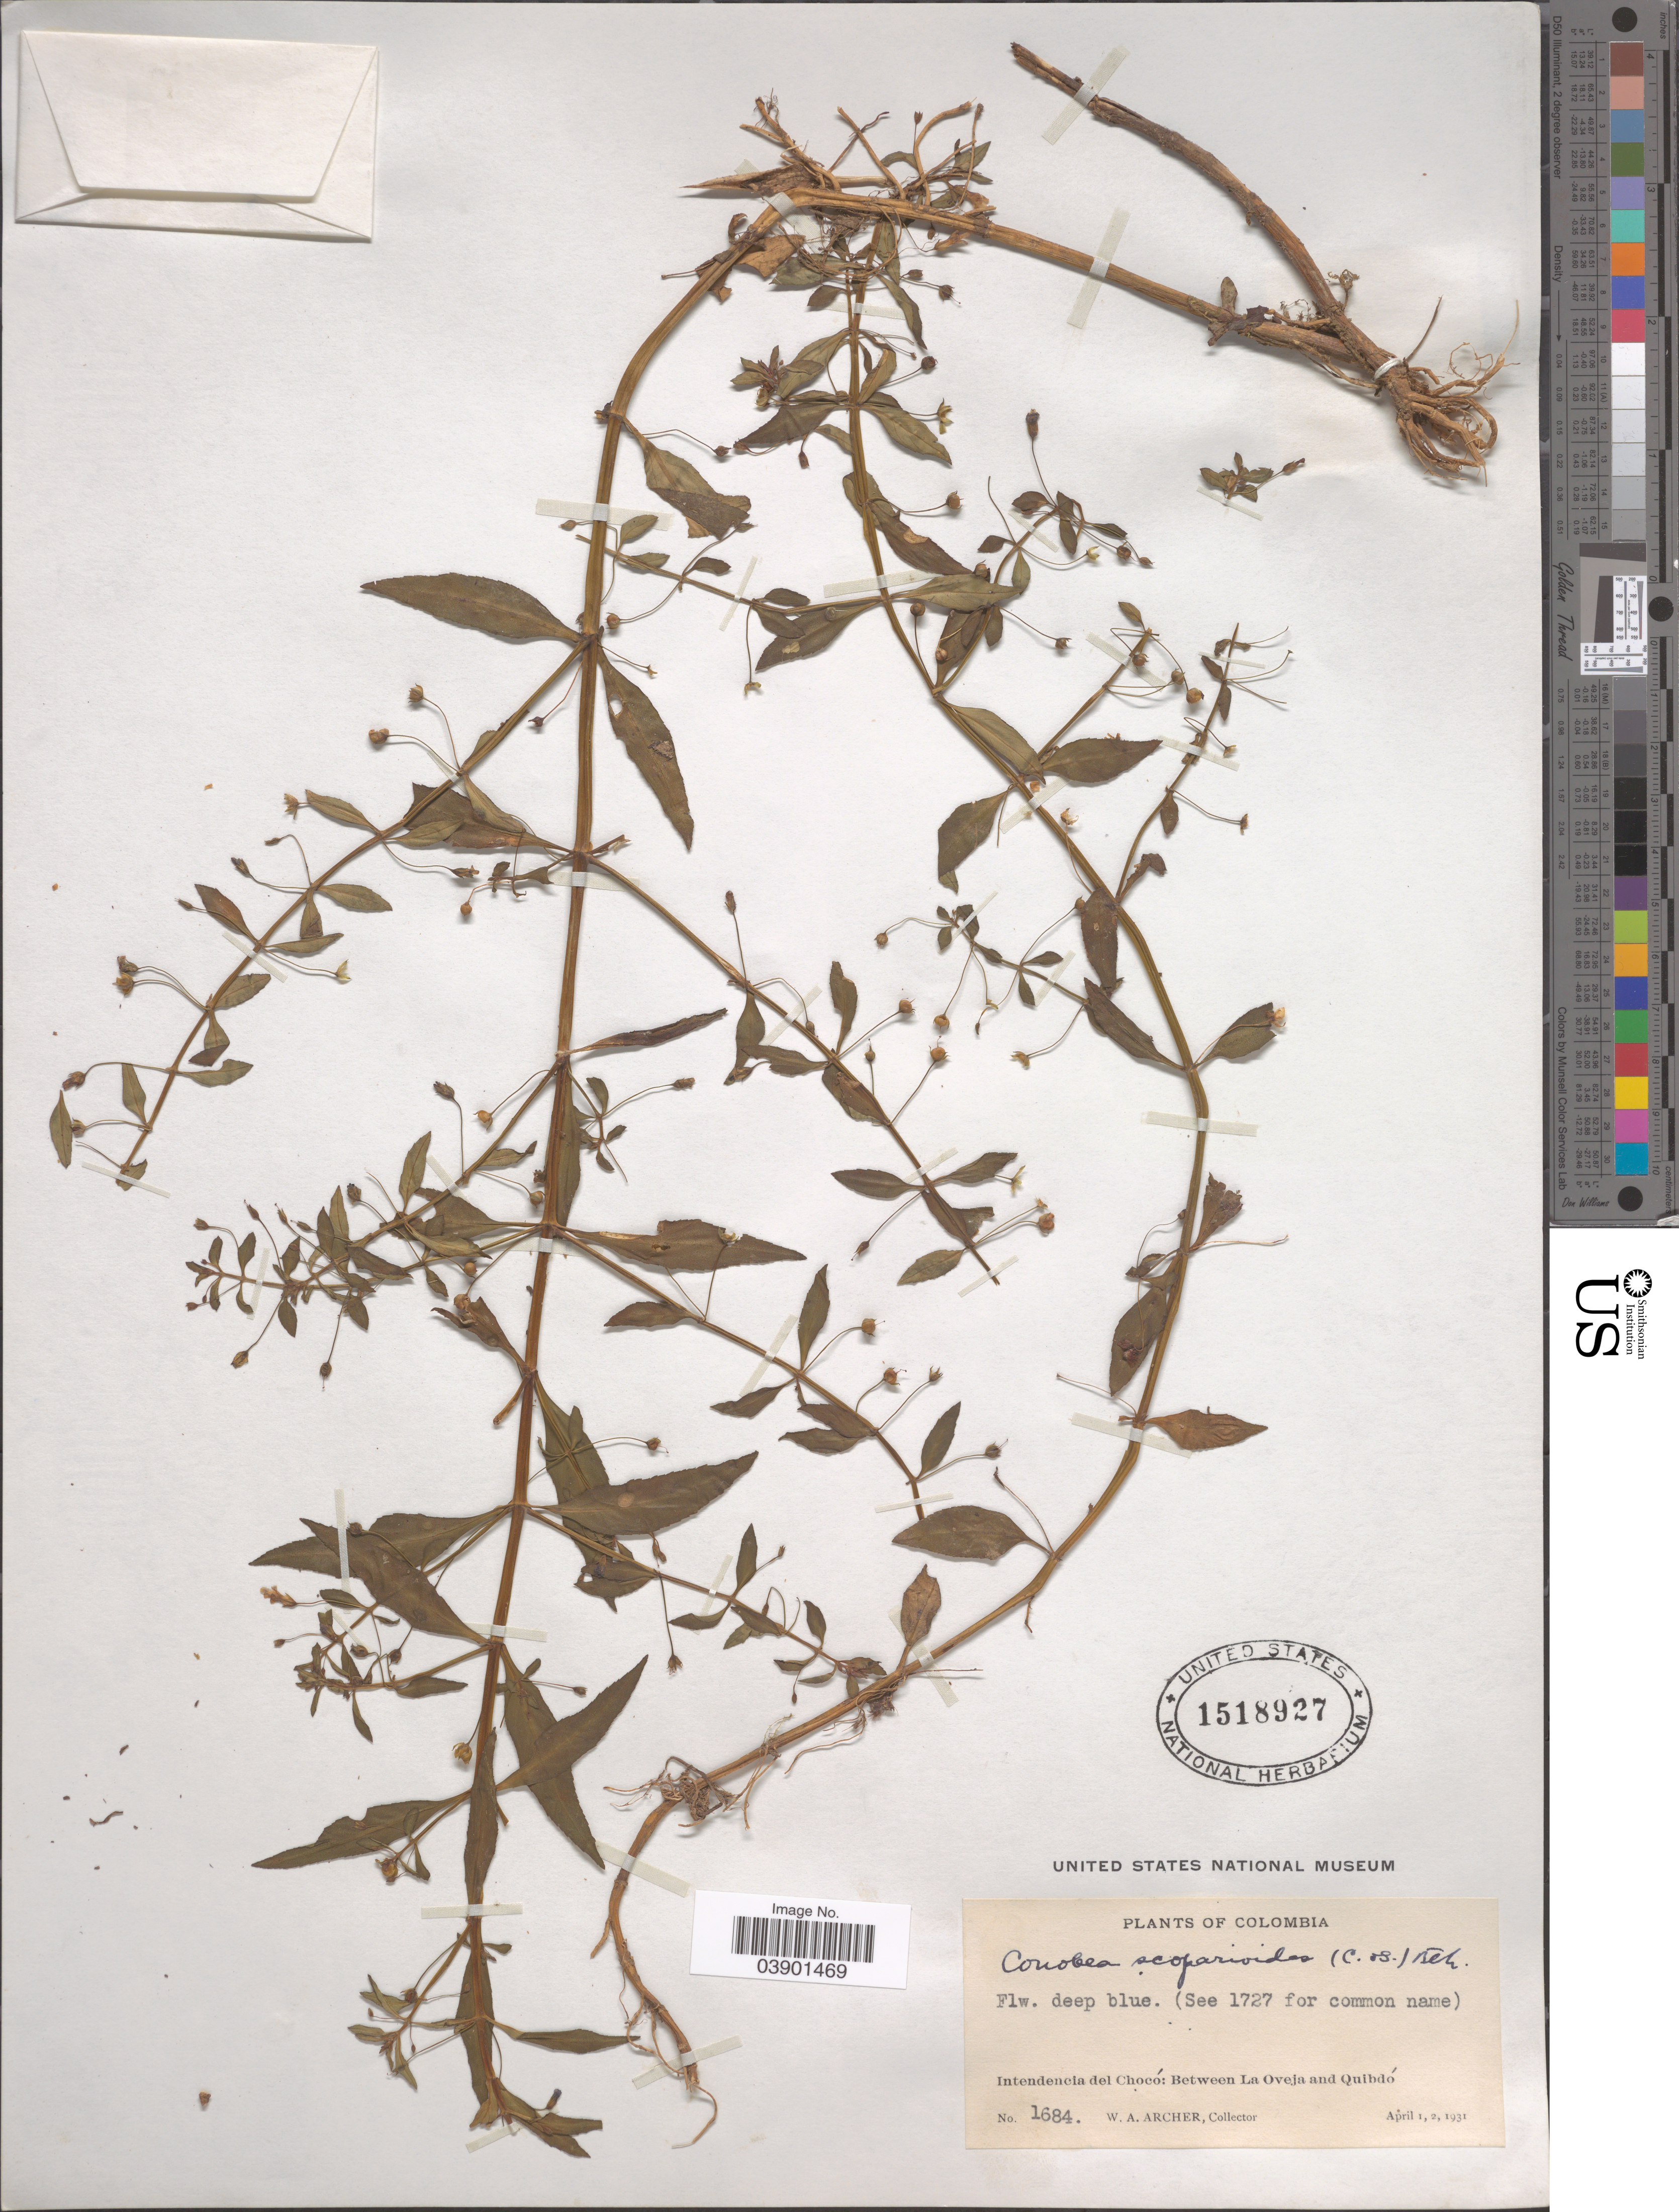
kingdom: Plantae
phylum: Tracheophyta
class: Magnoliopsida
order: Lamiales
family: Plantaginaceae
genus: Conobea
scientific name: Conobea scoparioides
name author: (Cham. & Schltdl.) Benth.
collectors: W. Archer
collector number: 1684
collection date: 1931-04-01/1931-04-02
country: Colombia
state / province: Chocó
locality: Intendencia del Chocó: Between La Oveja and Quibdó.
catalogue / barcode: US 1518927